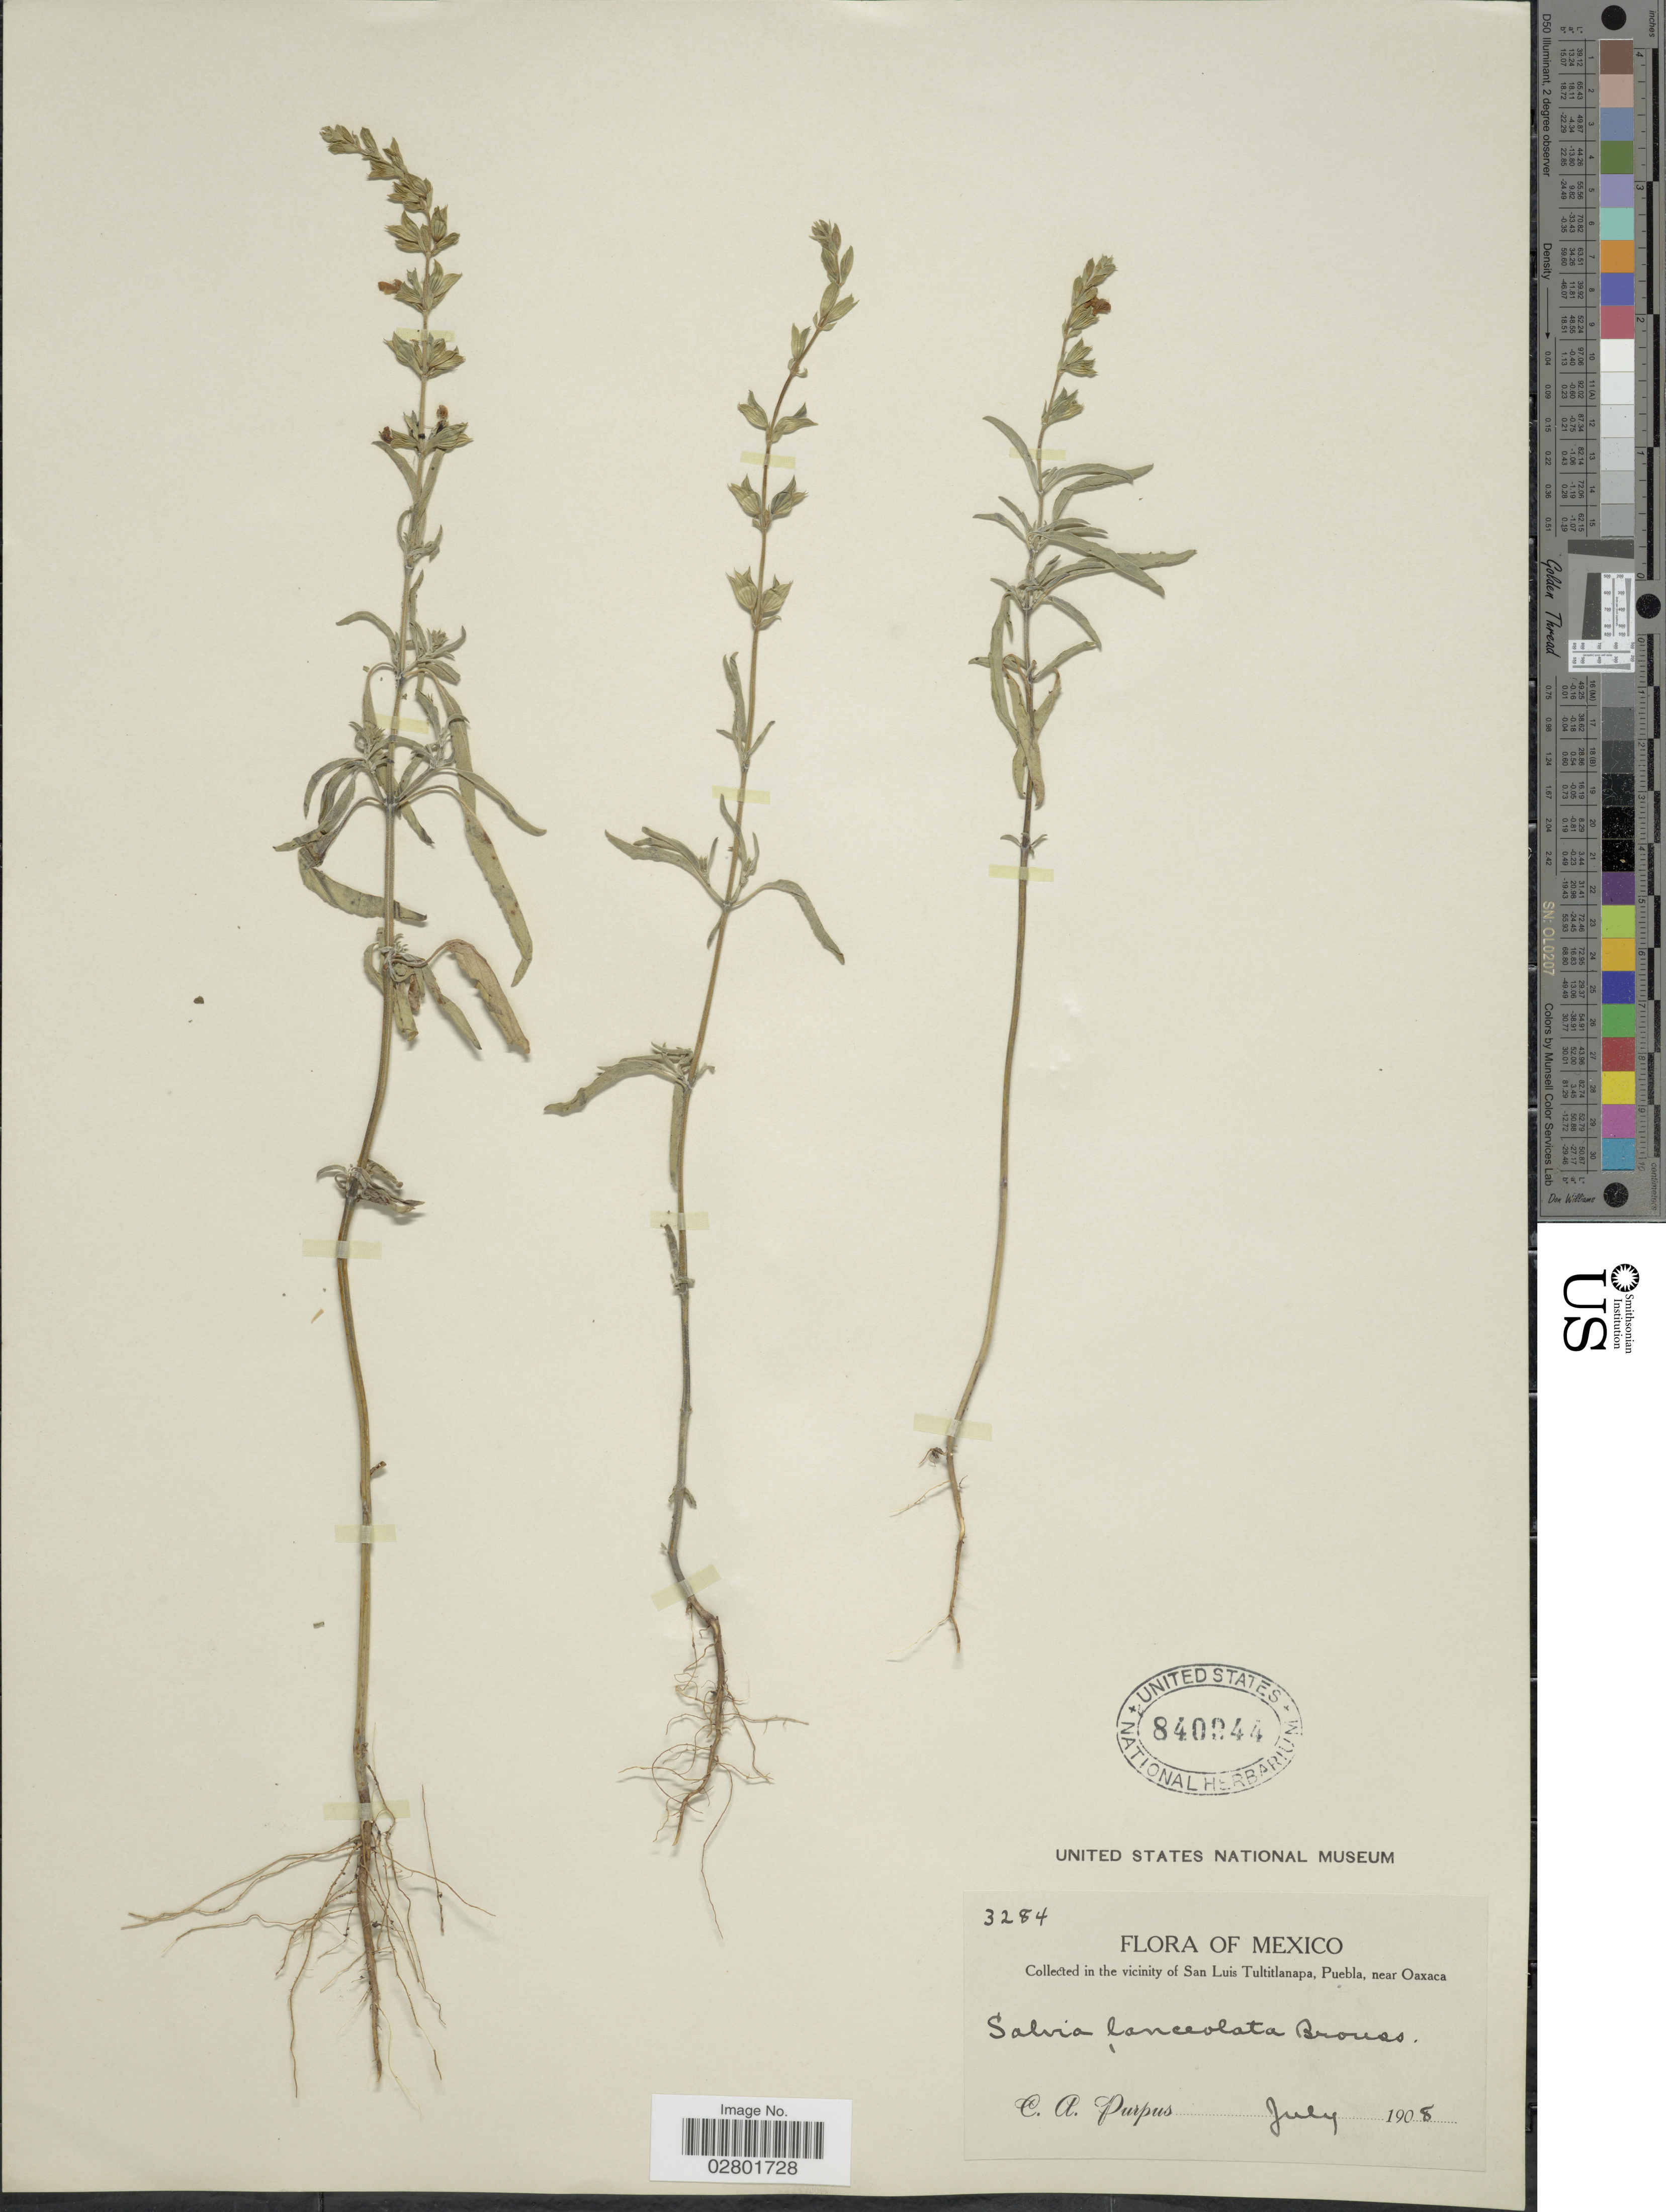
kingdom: Plantae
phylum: Tracheophyta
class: Magnoliopsida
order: Lamiales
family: Lamiaceae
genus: Salvia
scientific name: Salvia lanceolata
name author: Brouss.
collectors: C. A. Purpus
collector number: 3284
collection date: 1908-07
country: Mexico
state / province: Puebla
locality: In the vicinity of San Luis Tultitlanapa, Puebla, near Oaxaca.